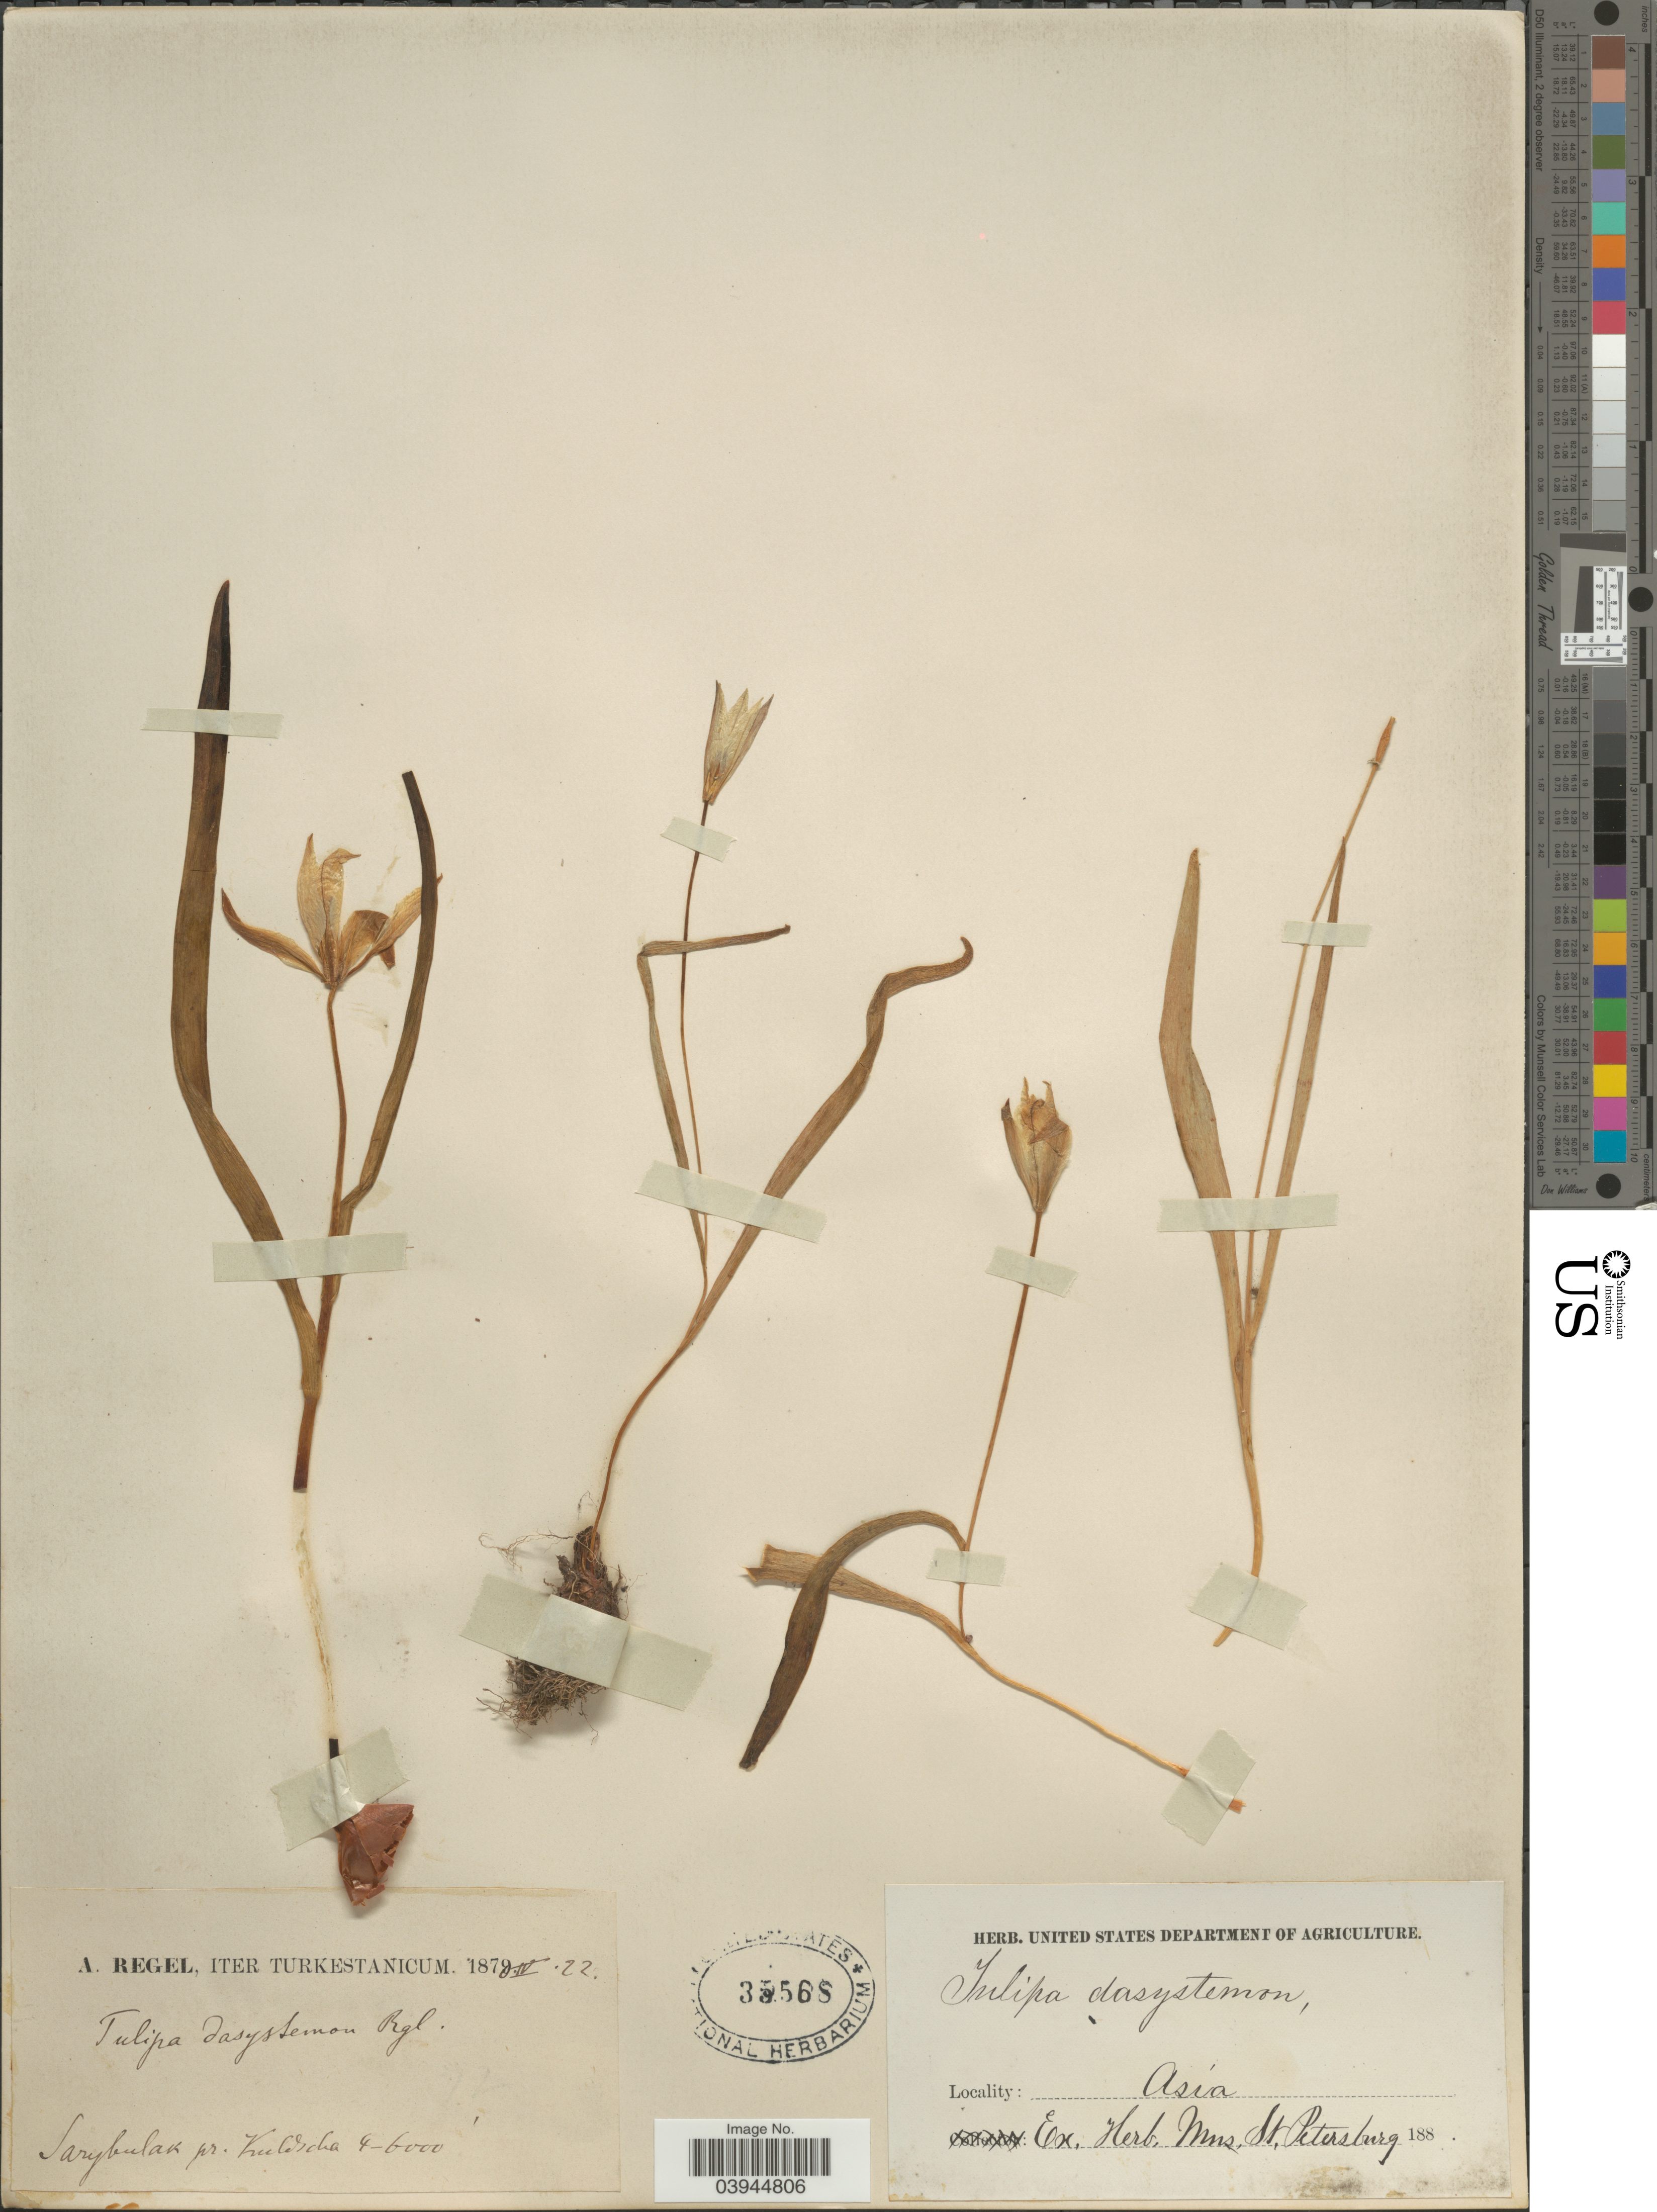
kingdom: Plantae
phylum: Tracheophyta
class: Liliopsida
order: Liliales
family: Liliaceae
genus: Tulipa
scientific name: Tulipa dasystemon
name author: (Regel) Regel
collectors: A. Regel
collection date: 1870-04-22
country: Kyrgyzstan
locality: Turkestanicum. Sarybulak pr. Kuldscha. Asia.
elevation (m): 1219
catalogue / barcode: US 35568